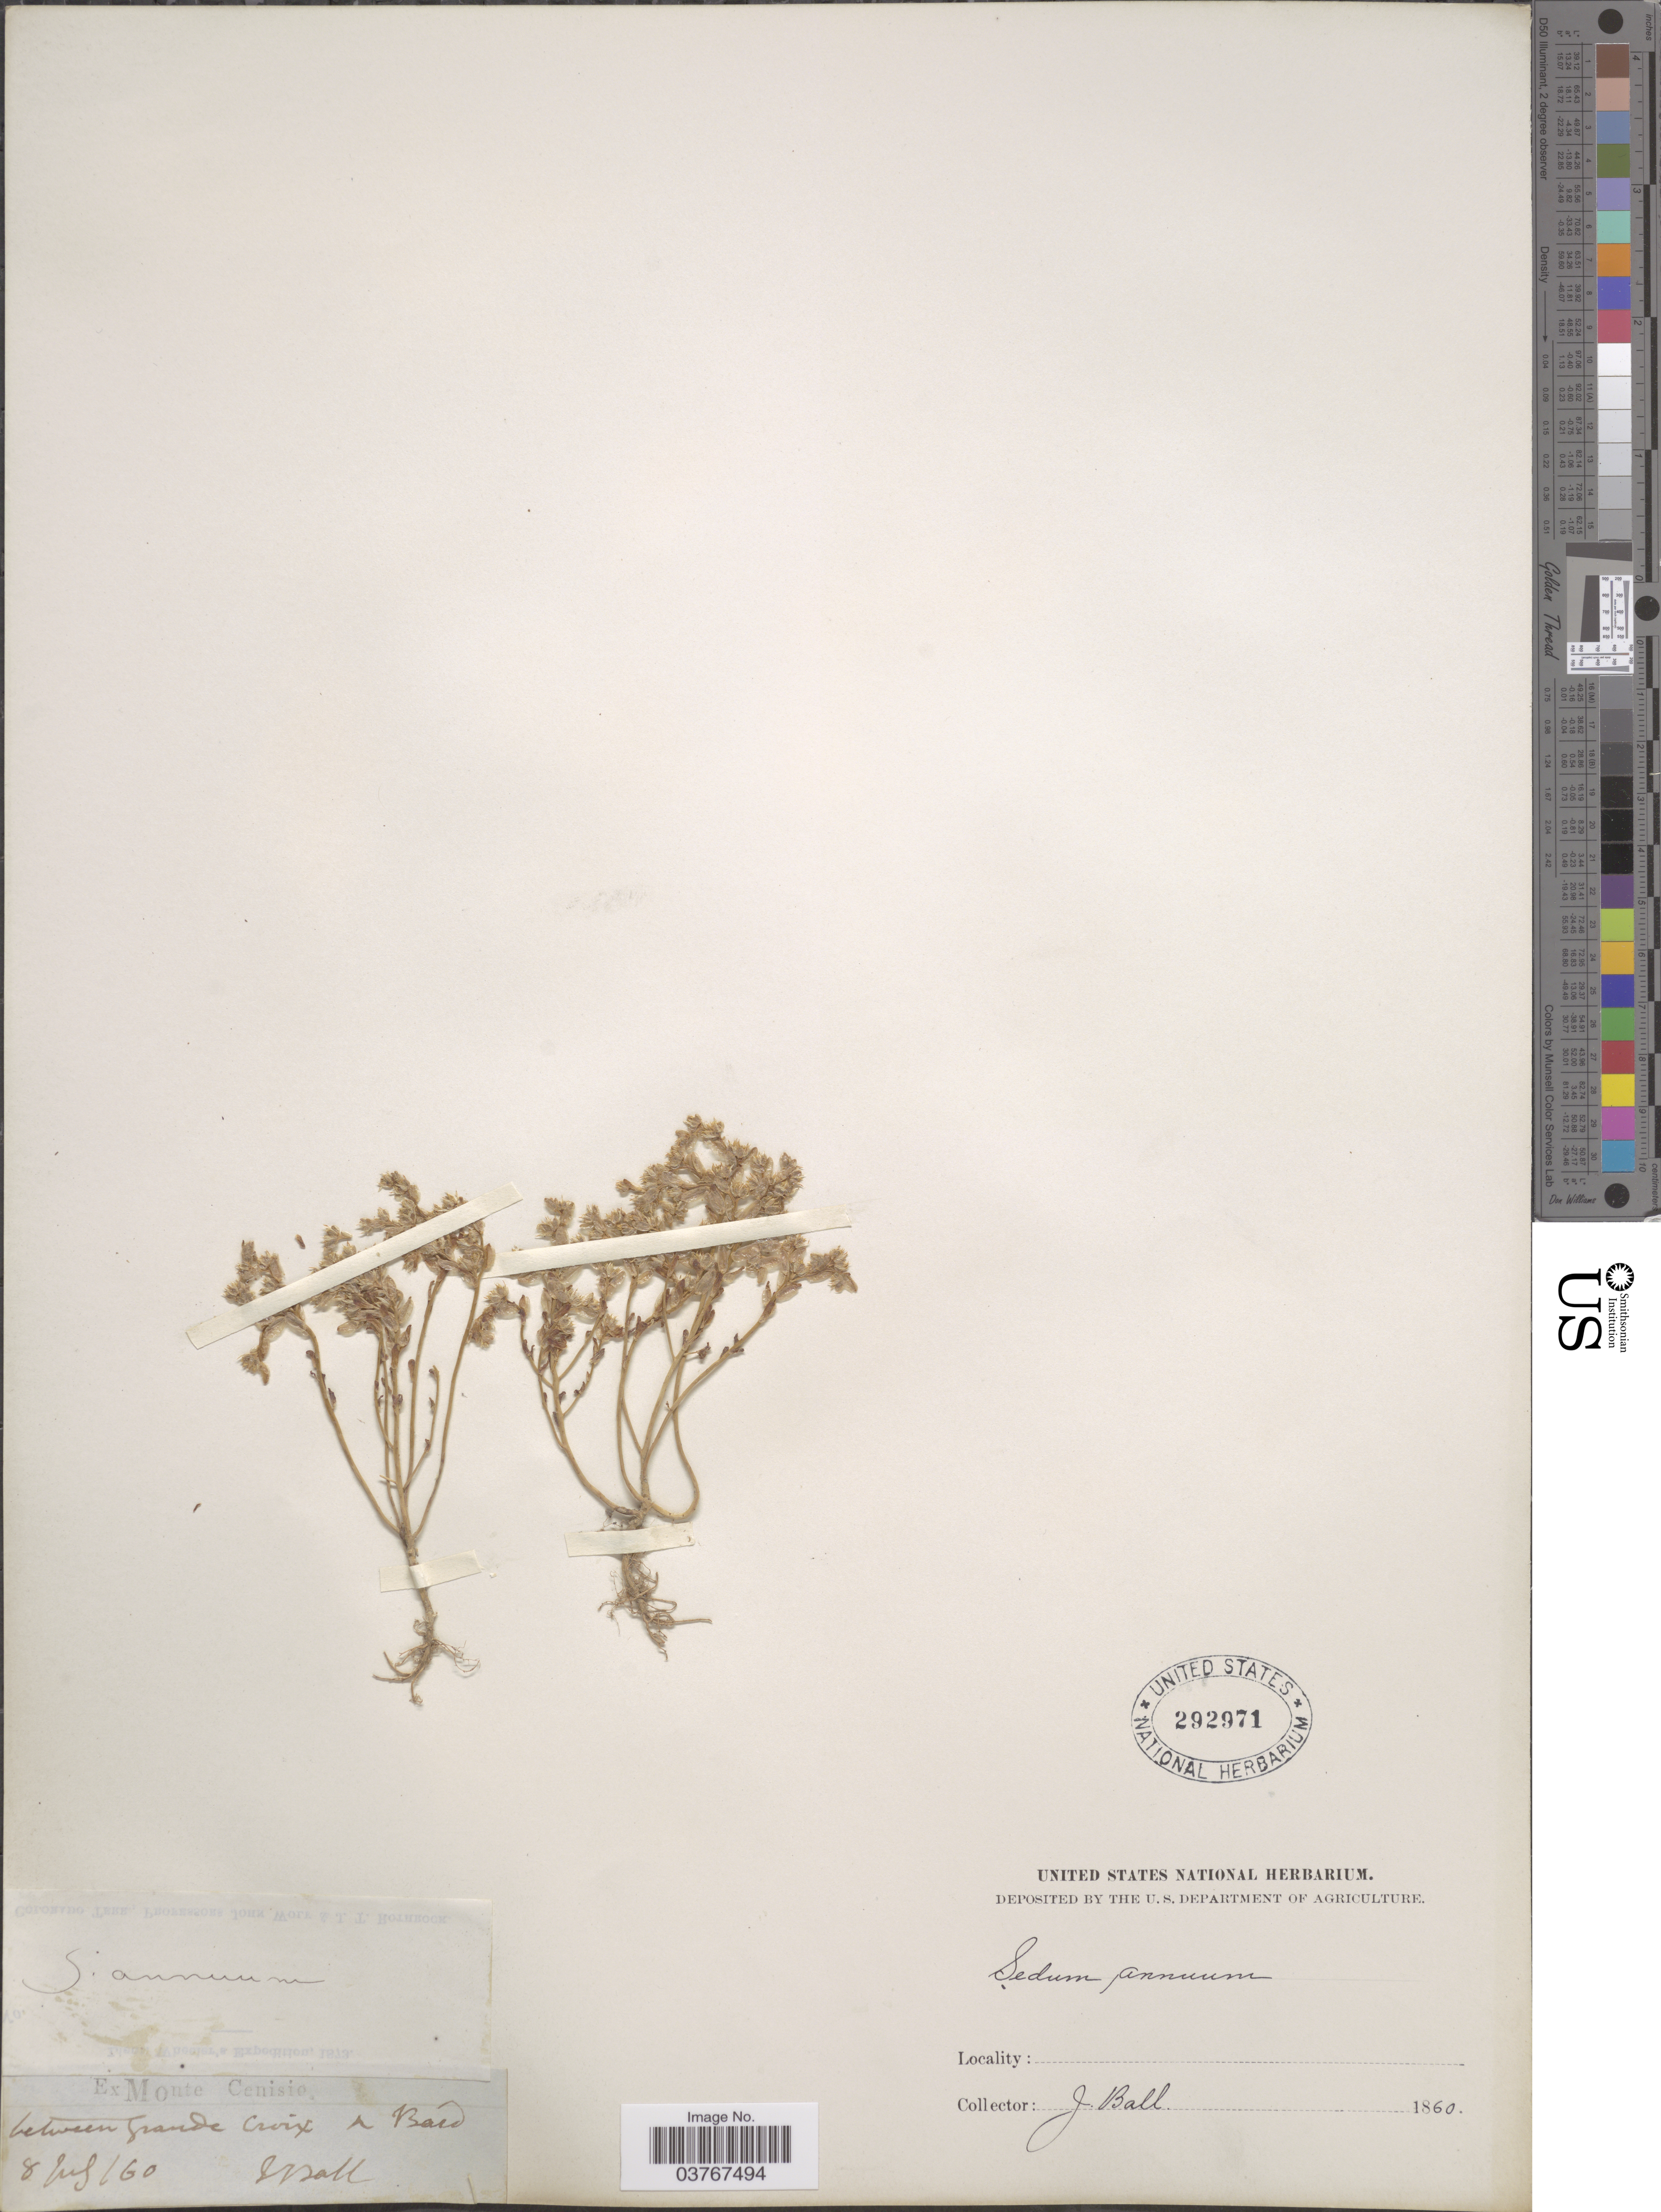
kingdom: Plantae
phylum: Tracheophyta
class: Magnoliopsida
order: Saxifragales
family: Crassulaceae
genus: Sedum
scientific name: Sedum annuum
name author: L.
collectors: J. Ball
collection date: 1860-07-08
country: France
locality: Between Grande Croix & Bard.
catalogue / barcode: US 292971